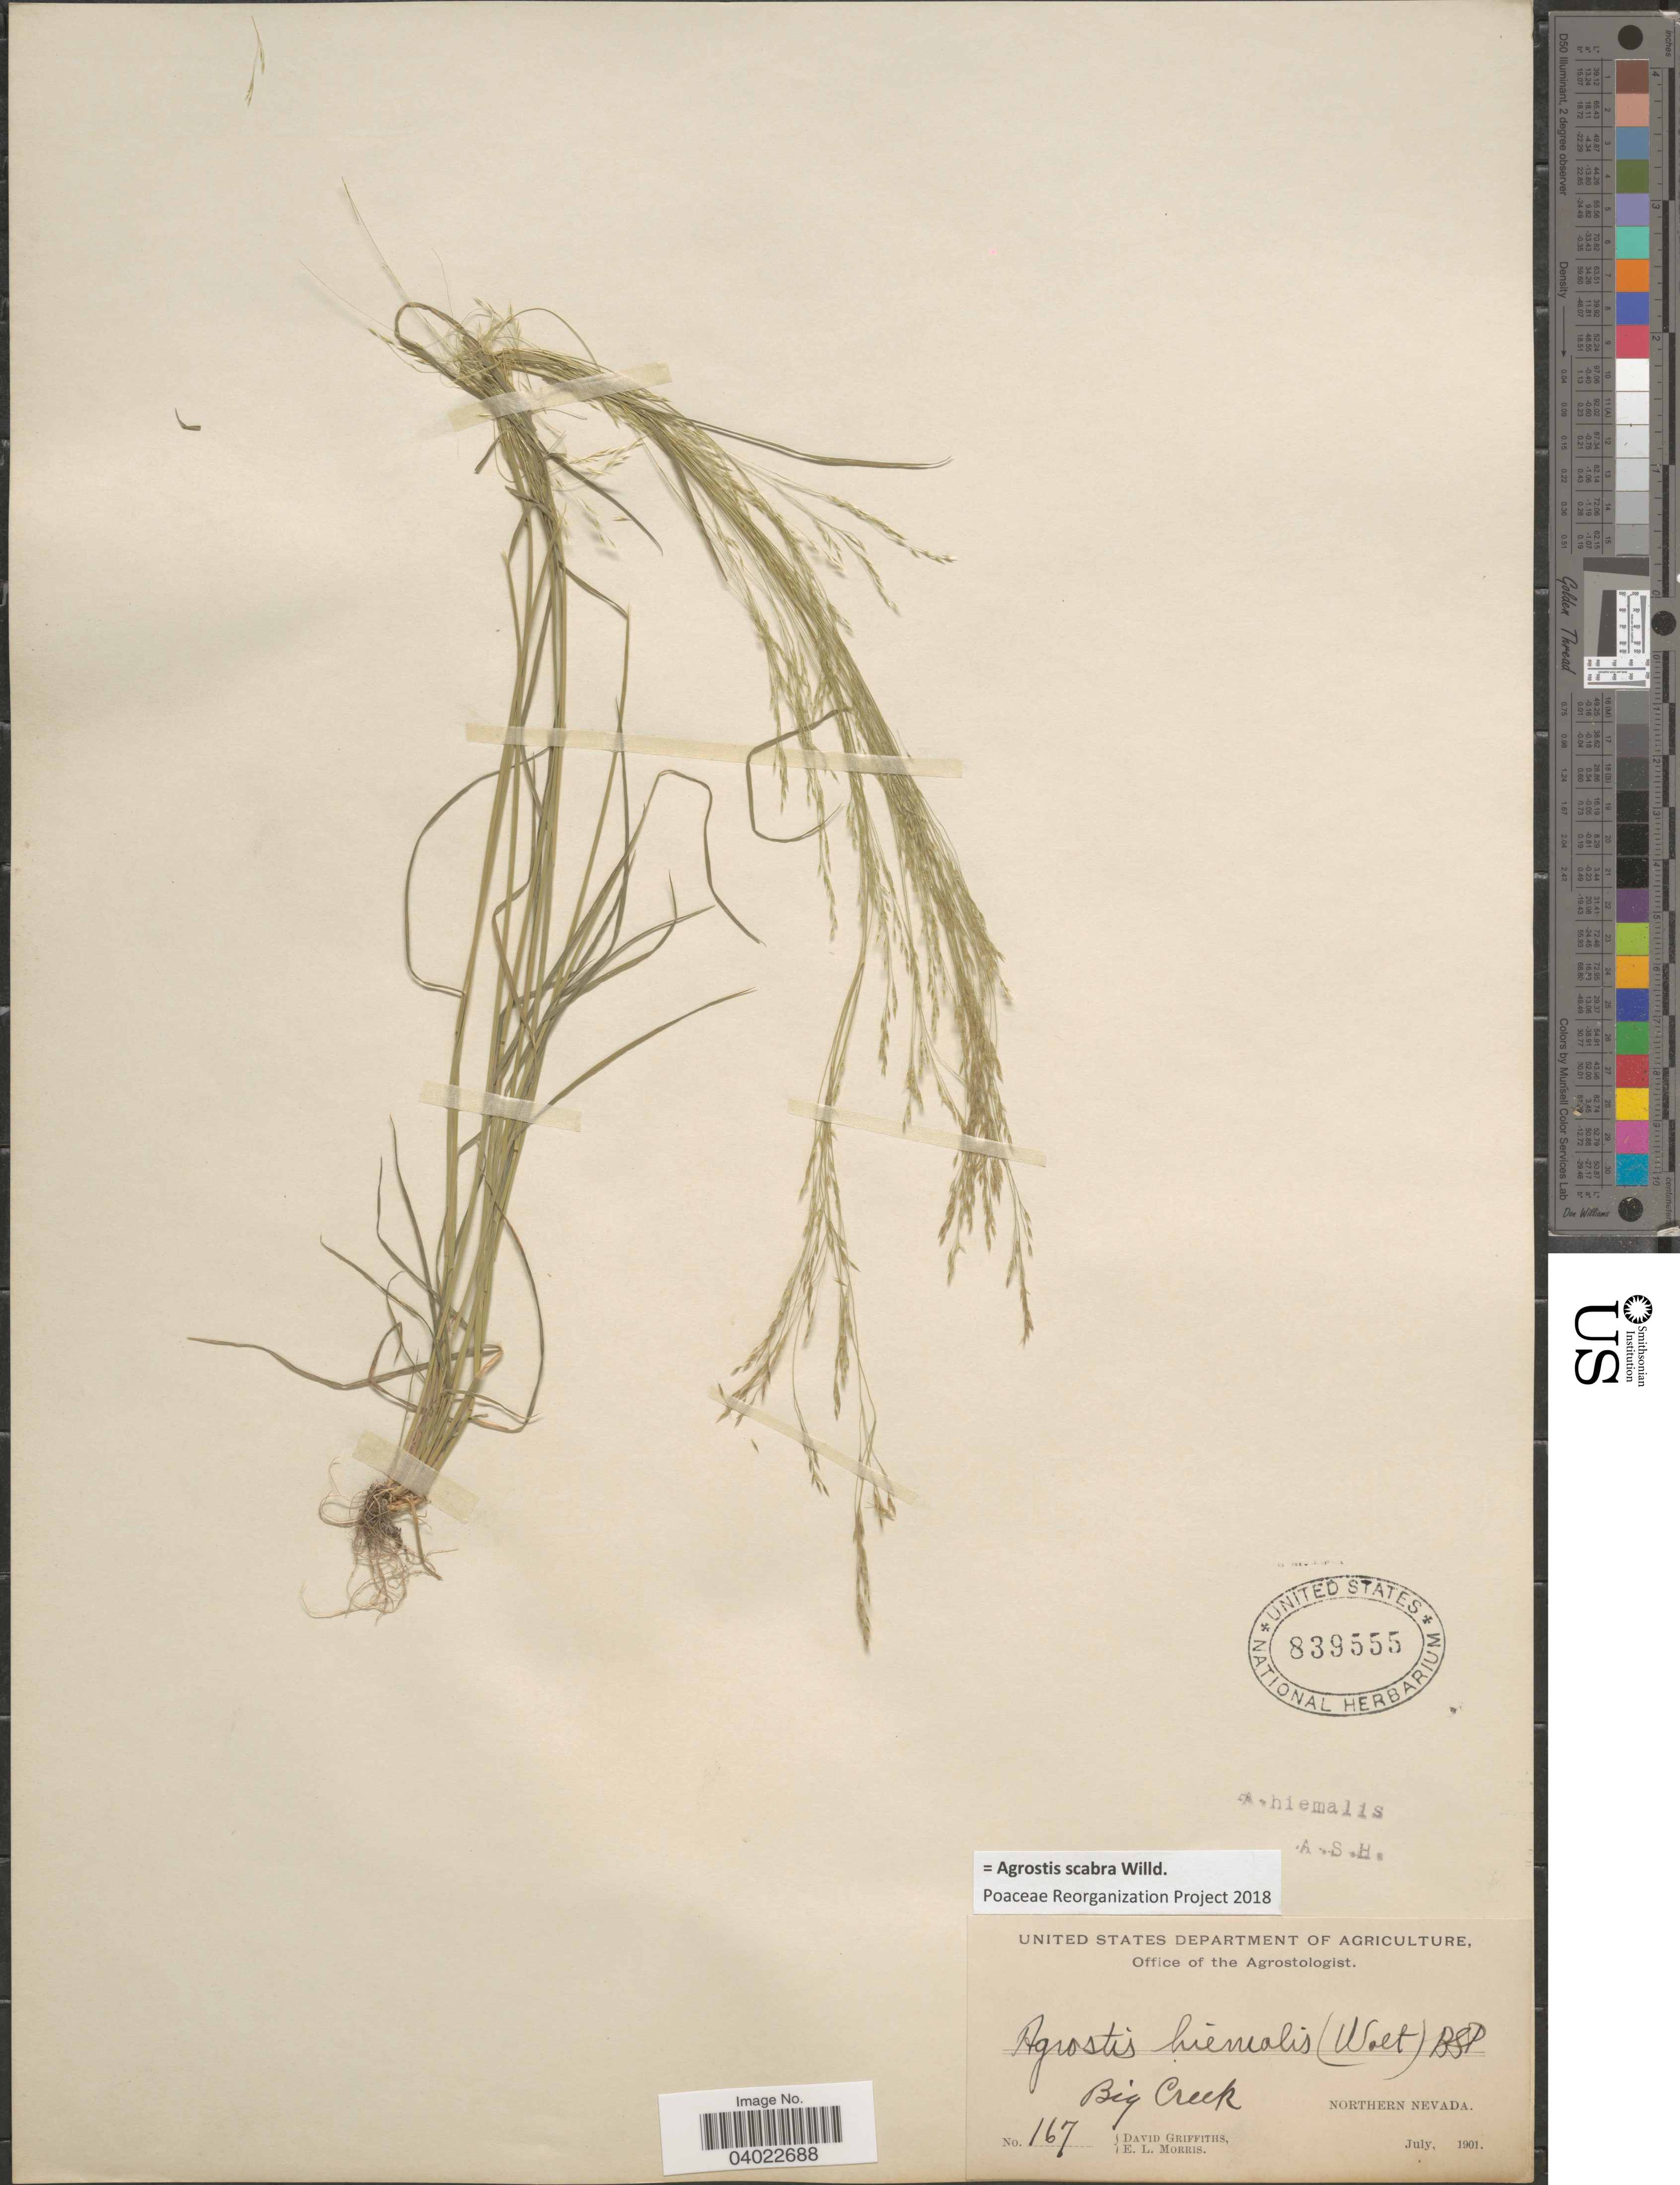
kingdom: Plantae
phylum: Tracheophyta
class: Liliopsida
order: Poales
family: Poaceae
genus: Agrostis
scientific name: Agrostis scabra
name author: Willd.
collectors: D. Griffiths & E. Morris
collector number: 167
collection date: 1901-07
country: United States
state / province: Nevada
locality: Big Creek. Northern Nevada.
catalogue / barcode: US 839555